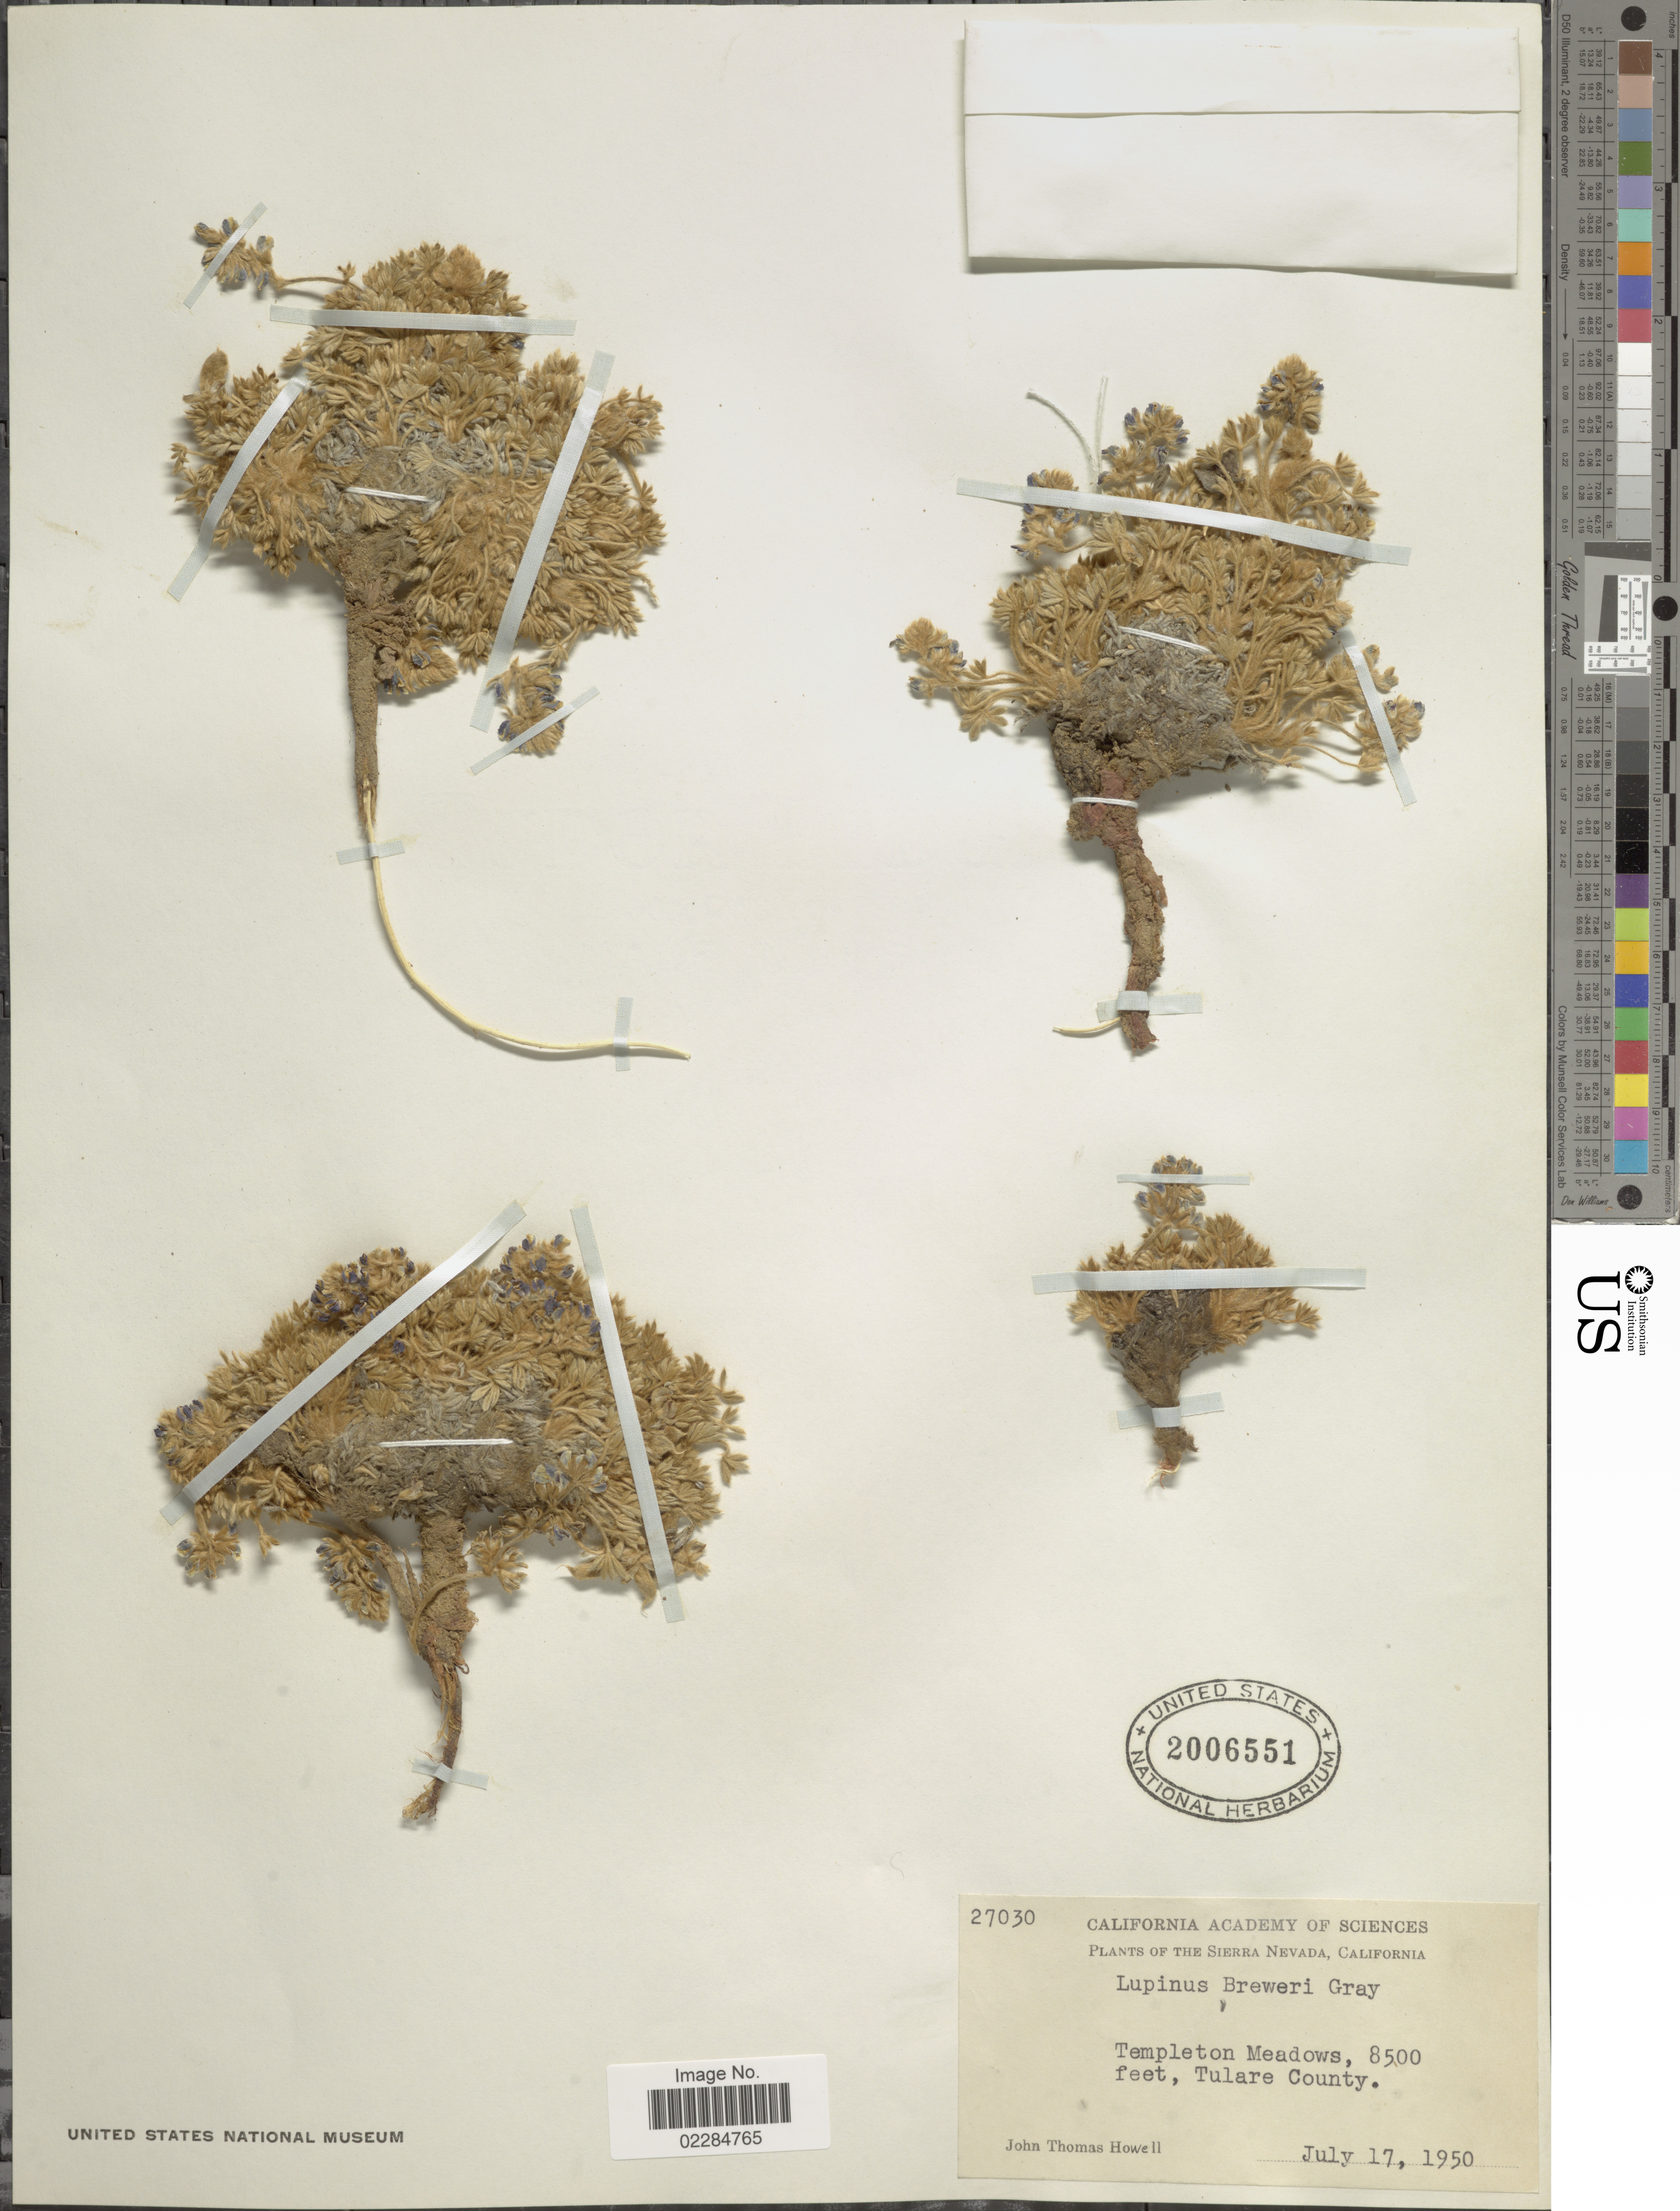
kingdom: Plantae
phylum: Tracheophyta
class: Magnoliopsida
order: Fabales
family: Fabaceae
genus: Lupinus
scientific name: Lupinus breweri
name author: A. Gray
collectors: J. T. Howell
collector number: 27030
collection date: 1950-07-17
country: United States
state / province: California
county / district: Tulare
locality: Sierra Nevada. Templeton Meadows, Tulare Coounty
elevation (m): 2591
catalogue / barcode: US 2006551